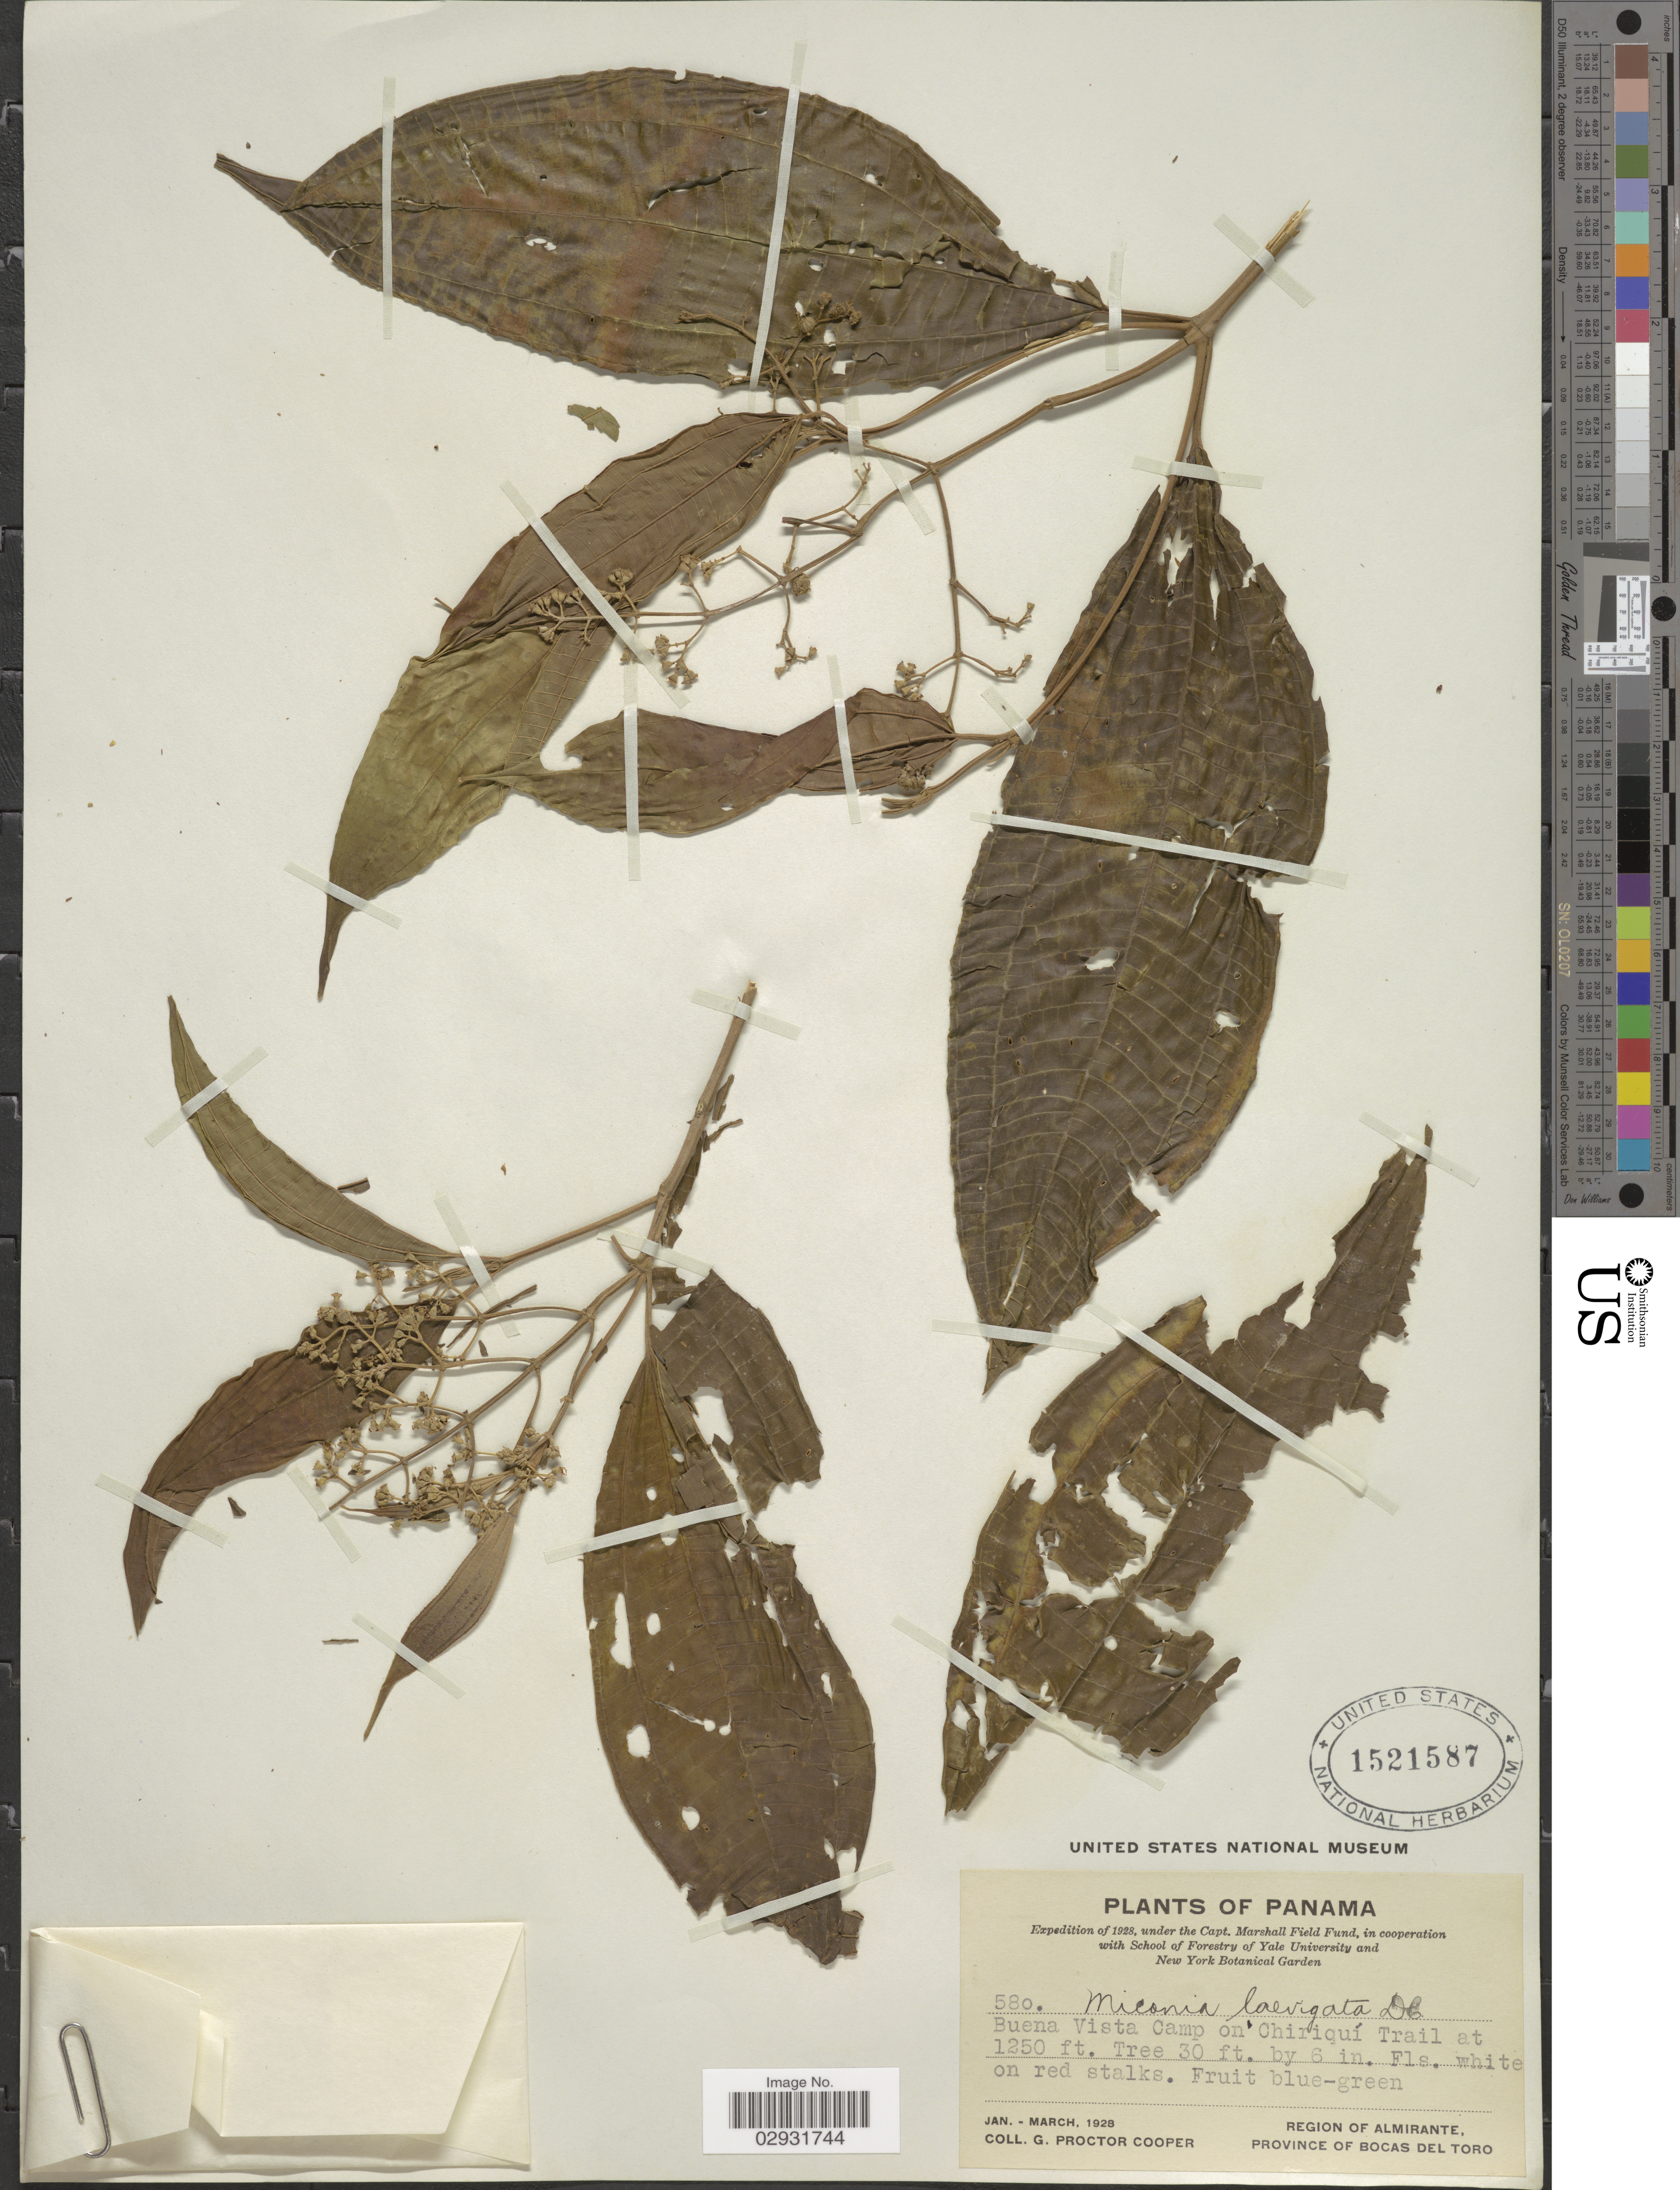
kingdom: Plantae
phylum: Tracheophyta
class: Magnoliopsida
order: Myrtales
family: Melastomataceae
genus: Miconia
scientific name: Miconia affinis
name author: DC.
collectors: G. Cooper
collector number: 580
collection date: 1928-01/1928-03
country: Panama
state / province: Bocas del Toro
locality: Buena Vista Camp on Chiriquí Trail. Region of Almirante, Province of Bocas del Toro.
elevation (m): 381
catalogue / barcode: US 1521587